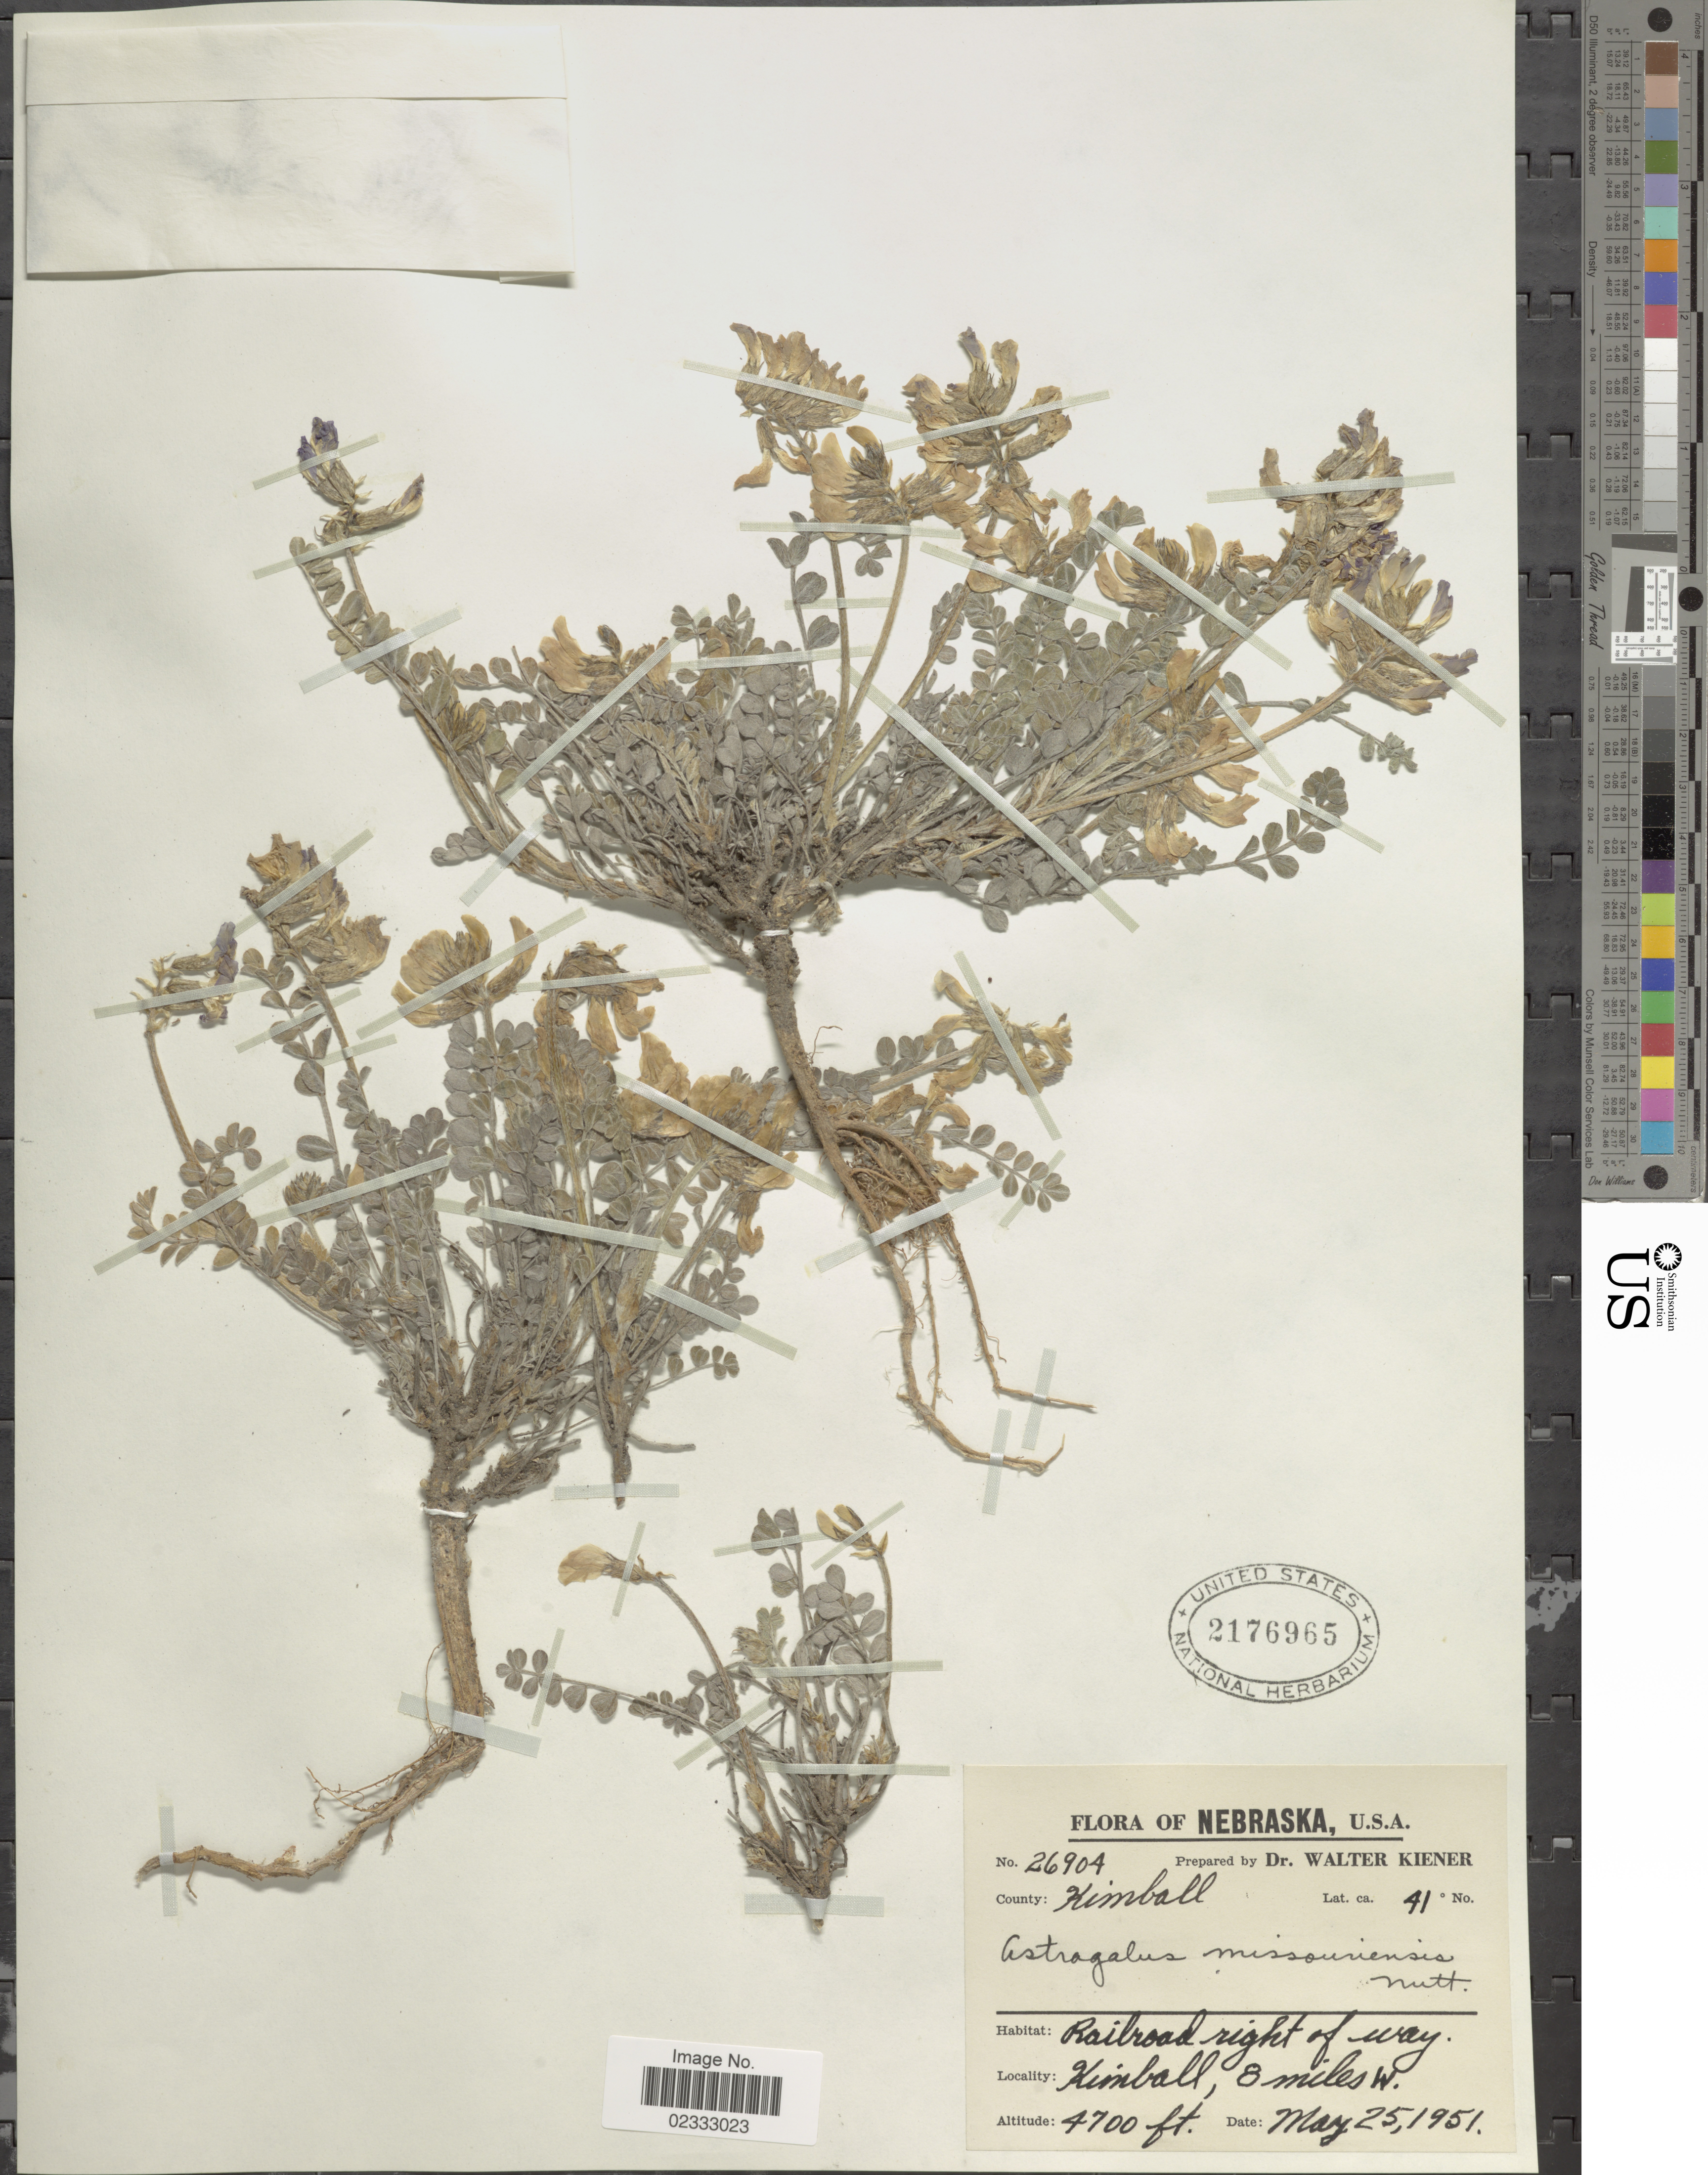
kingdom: Plantae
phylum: Tracheophyta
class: Magnoliopsida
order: Fabales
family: Fabaceae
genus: Astragalus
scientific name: Astragalus missouriensis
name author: Nutt.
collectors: W. Kiener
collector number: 26904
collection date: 1951-05-25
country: United States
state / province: Nebraska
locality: County Kimball, Railroad right of way Kimball 8 miles W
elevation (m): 1433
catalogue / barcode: US 2176965